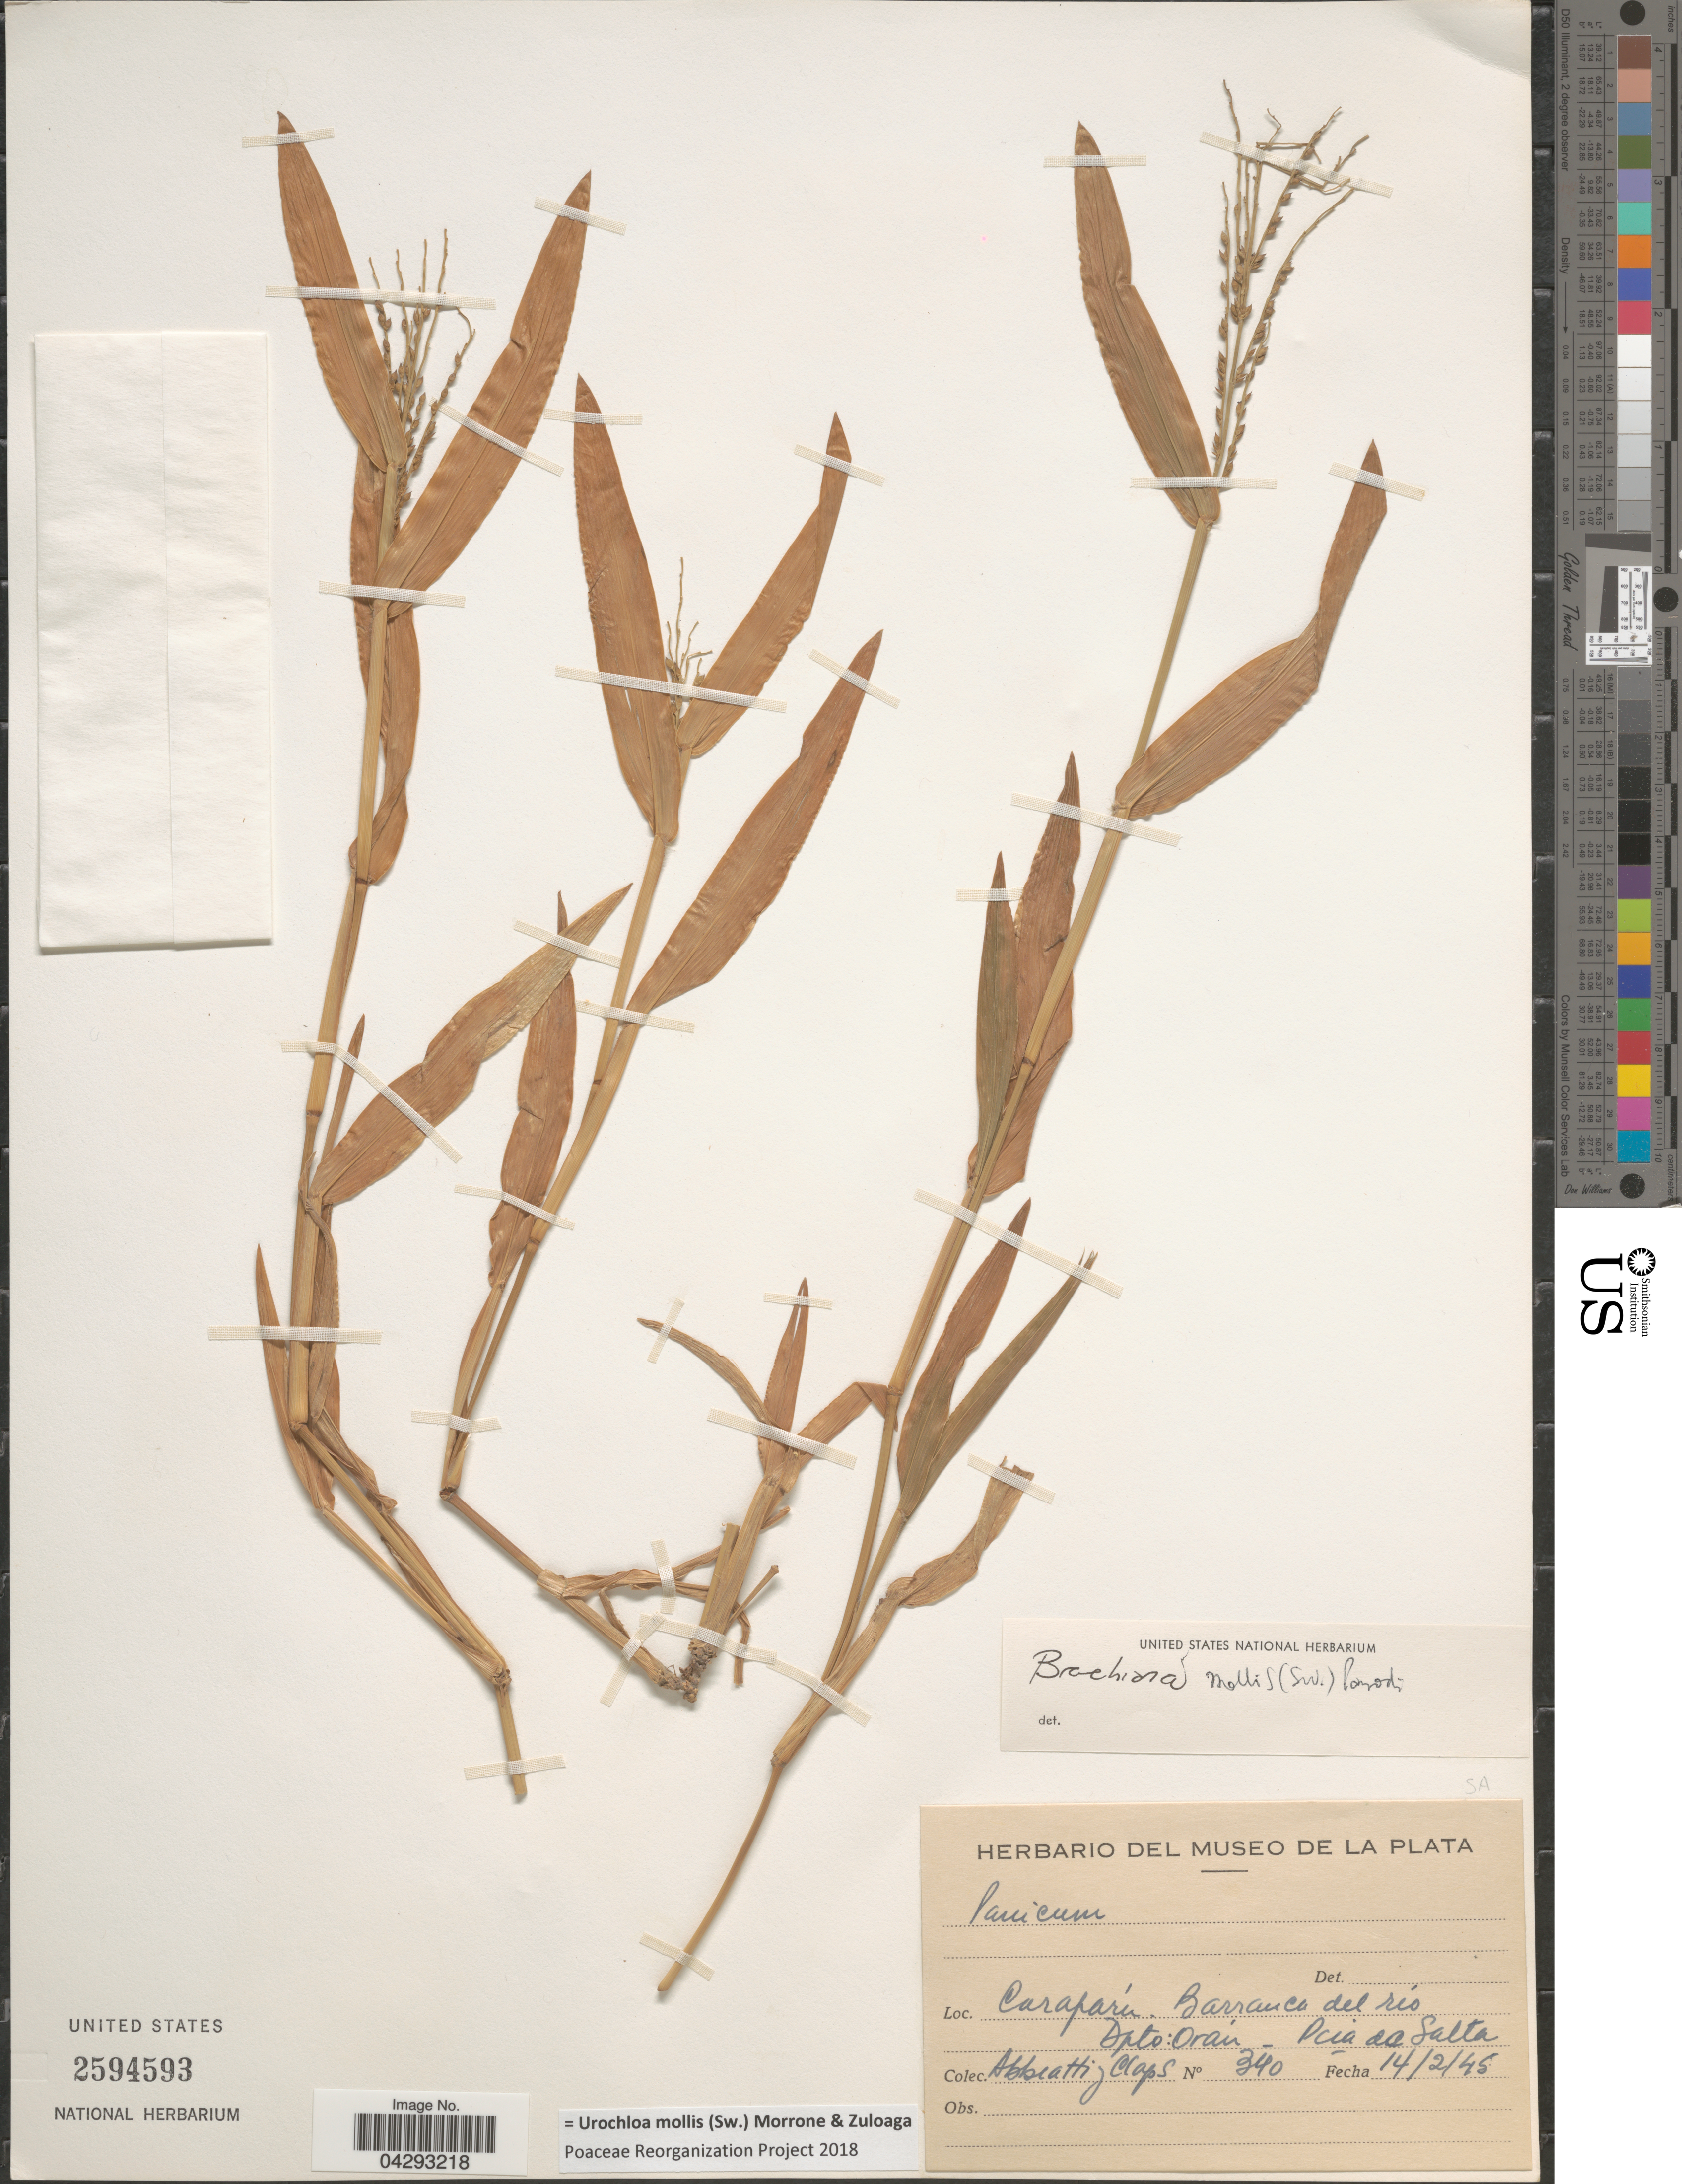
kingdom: Plantae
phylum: Tracheophyta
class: Liliopsida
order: Poales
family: Poaceae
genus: Urochloa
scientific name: Urochloa mollis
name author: (Sw.) Morrone & Zuloaga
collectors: D. Abbiatti & L. Claps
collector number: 340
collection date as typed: Transcribed d/m/y: 14/2/45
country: Argentina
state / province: Salta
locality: Caraparú. Barranca del río. Depto: Orán. Pcia da Salta.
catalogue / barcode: US 2594593